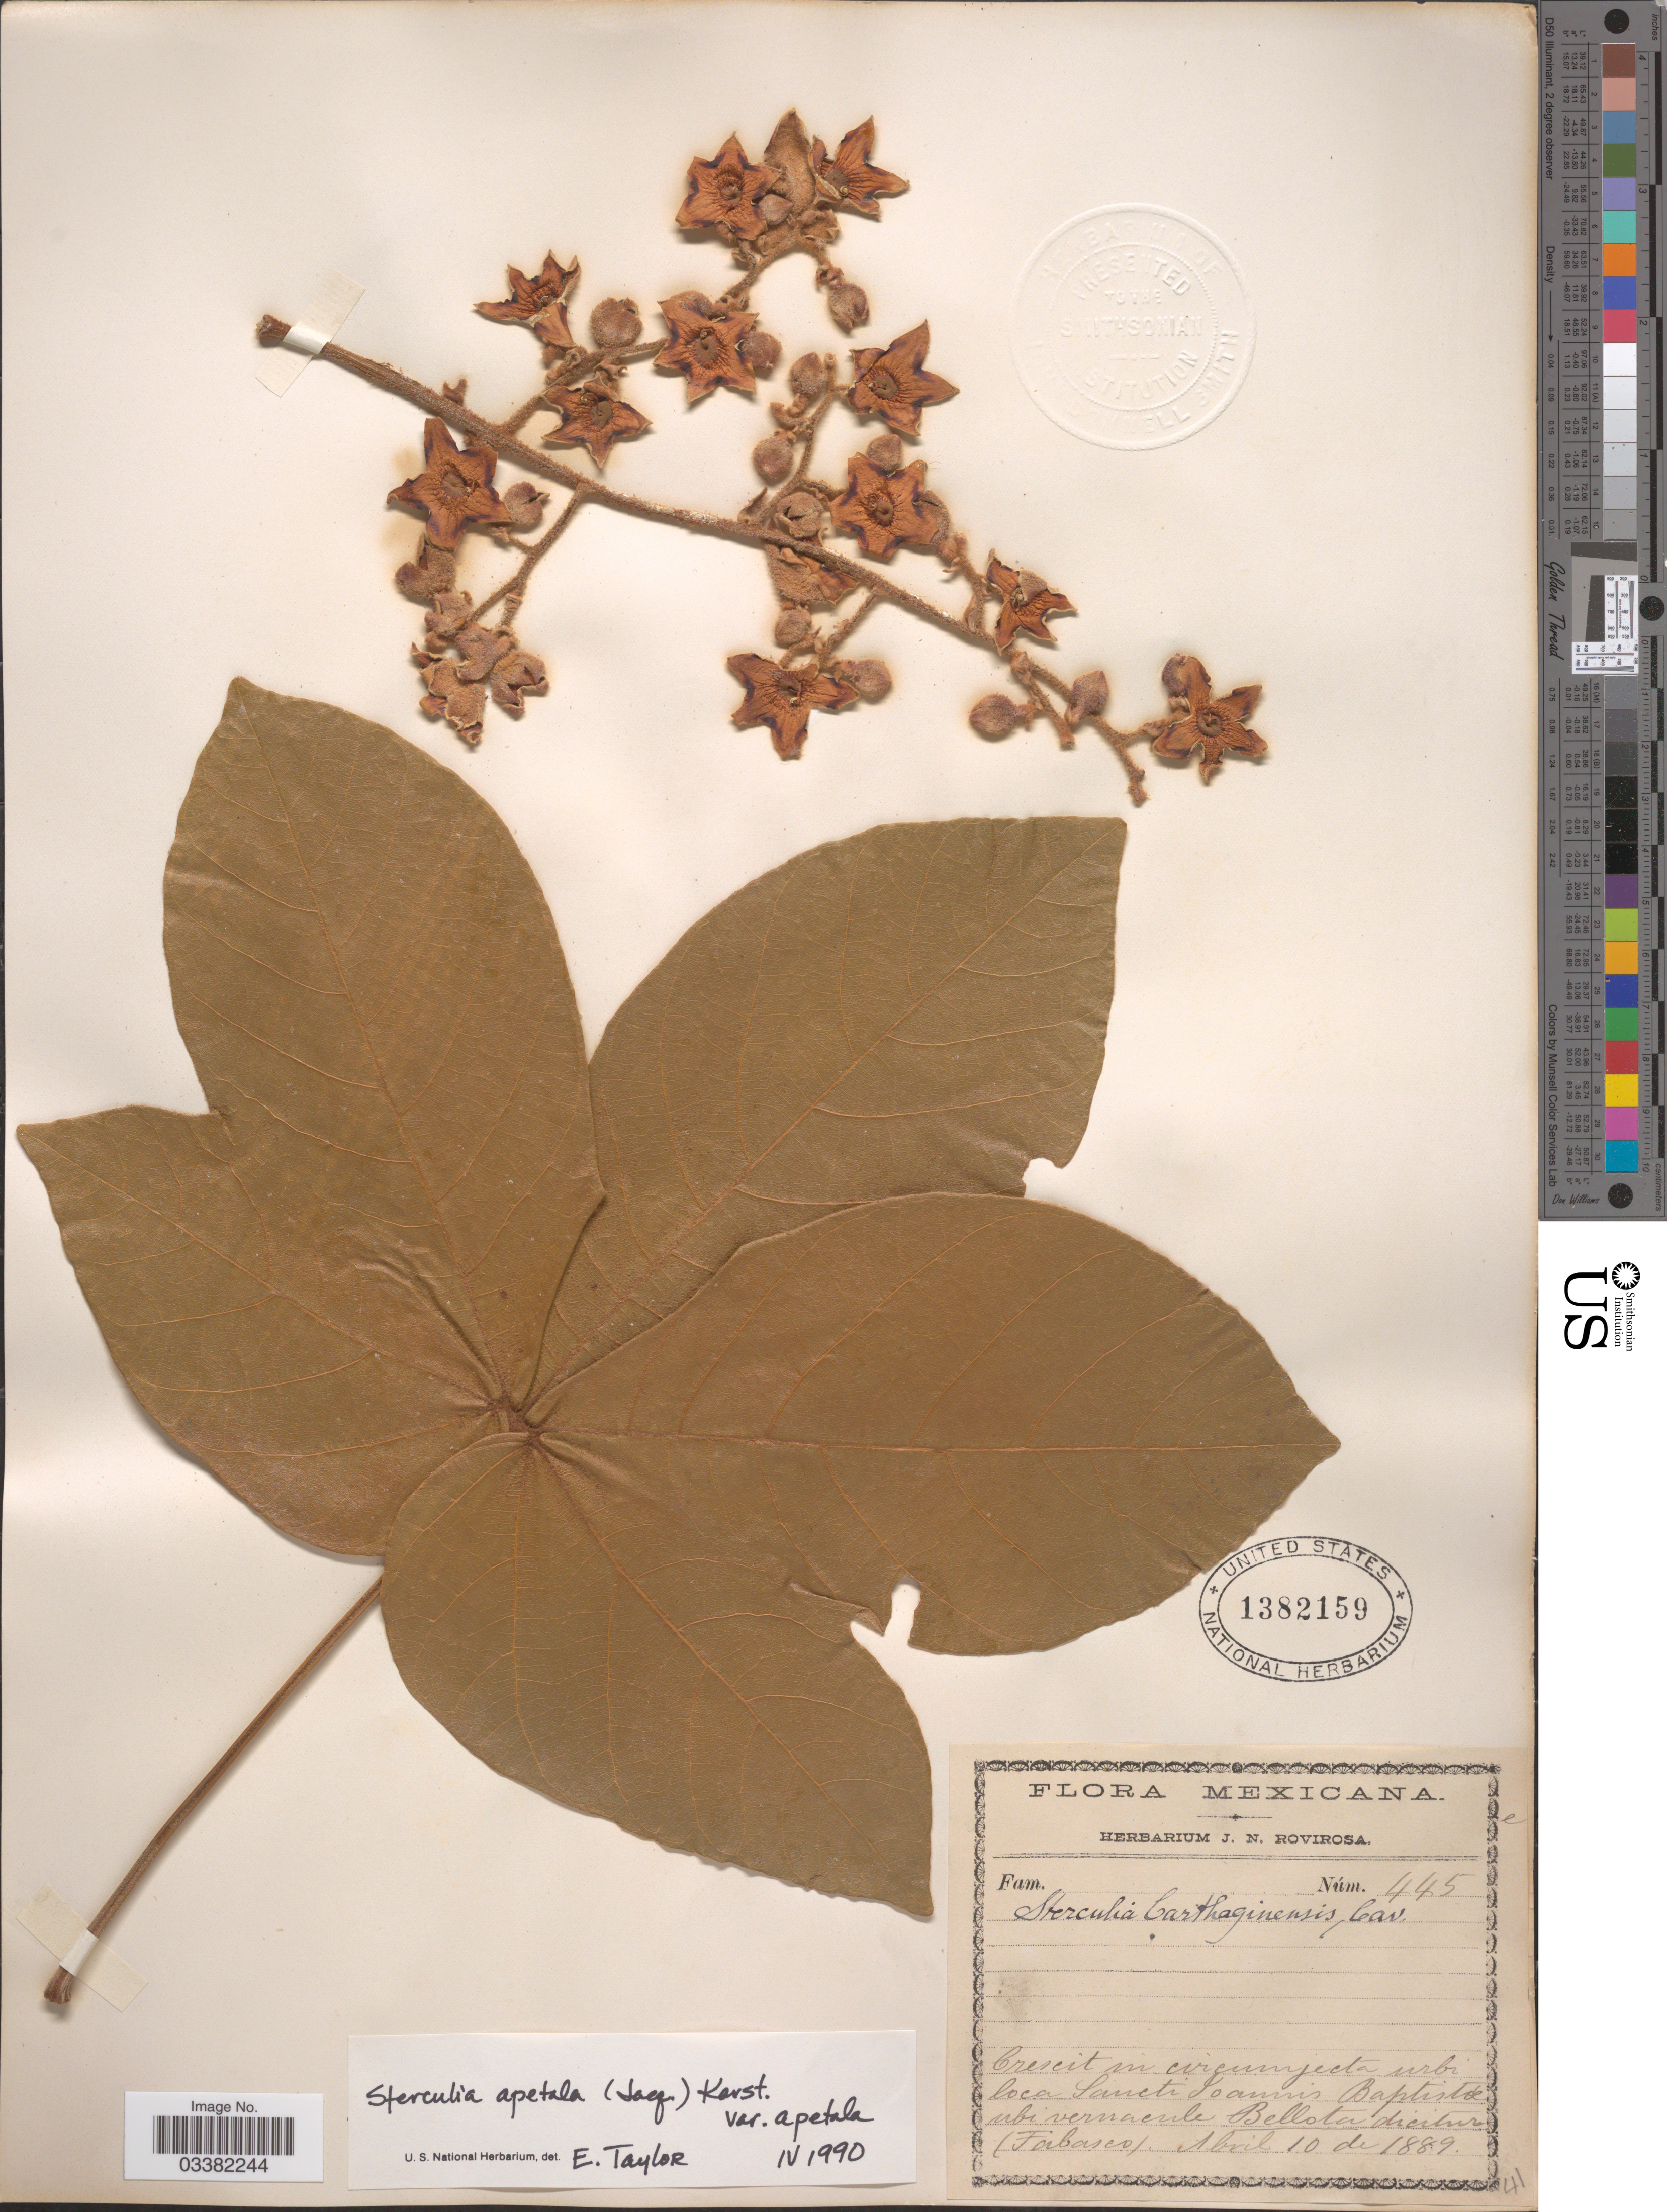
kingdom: Plantae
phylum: Tracheophyta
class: Magnoliopsida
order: Malvales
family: Malvaceae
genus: Sterculia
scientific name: Sterculia apetala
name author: (Jacq.) H. Karst.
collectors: ex herb. J. N. Rovirosa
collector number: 445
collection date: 1889-04-10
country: Mexico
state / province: Tabasco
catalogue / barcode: US 1382159